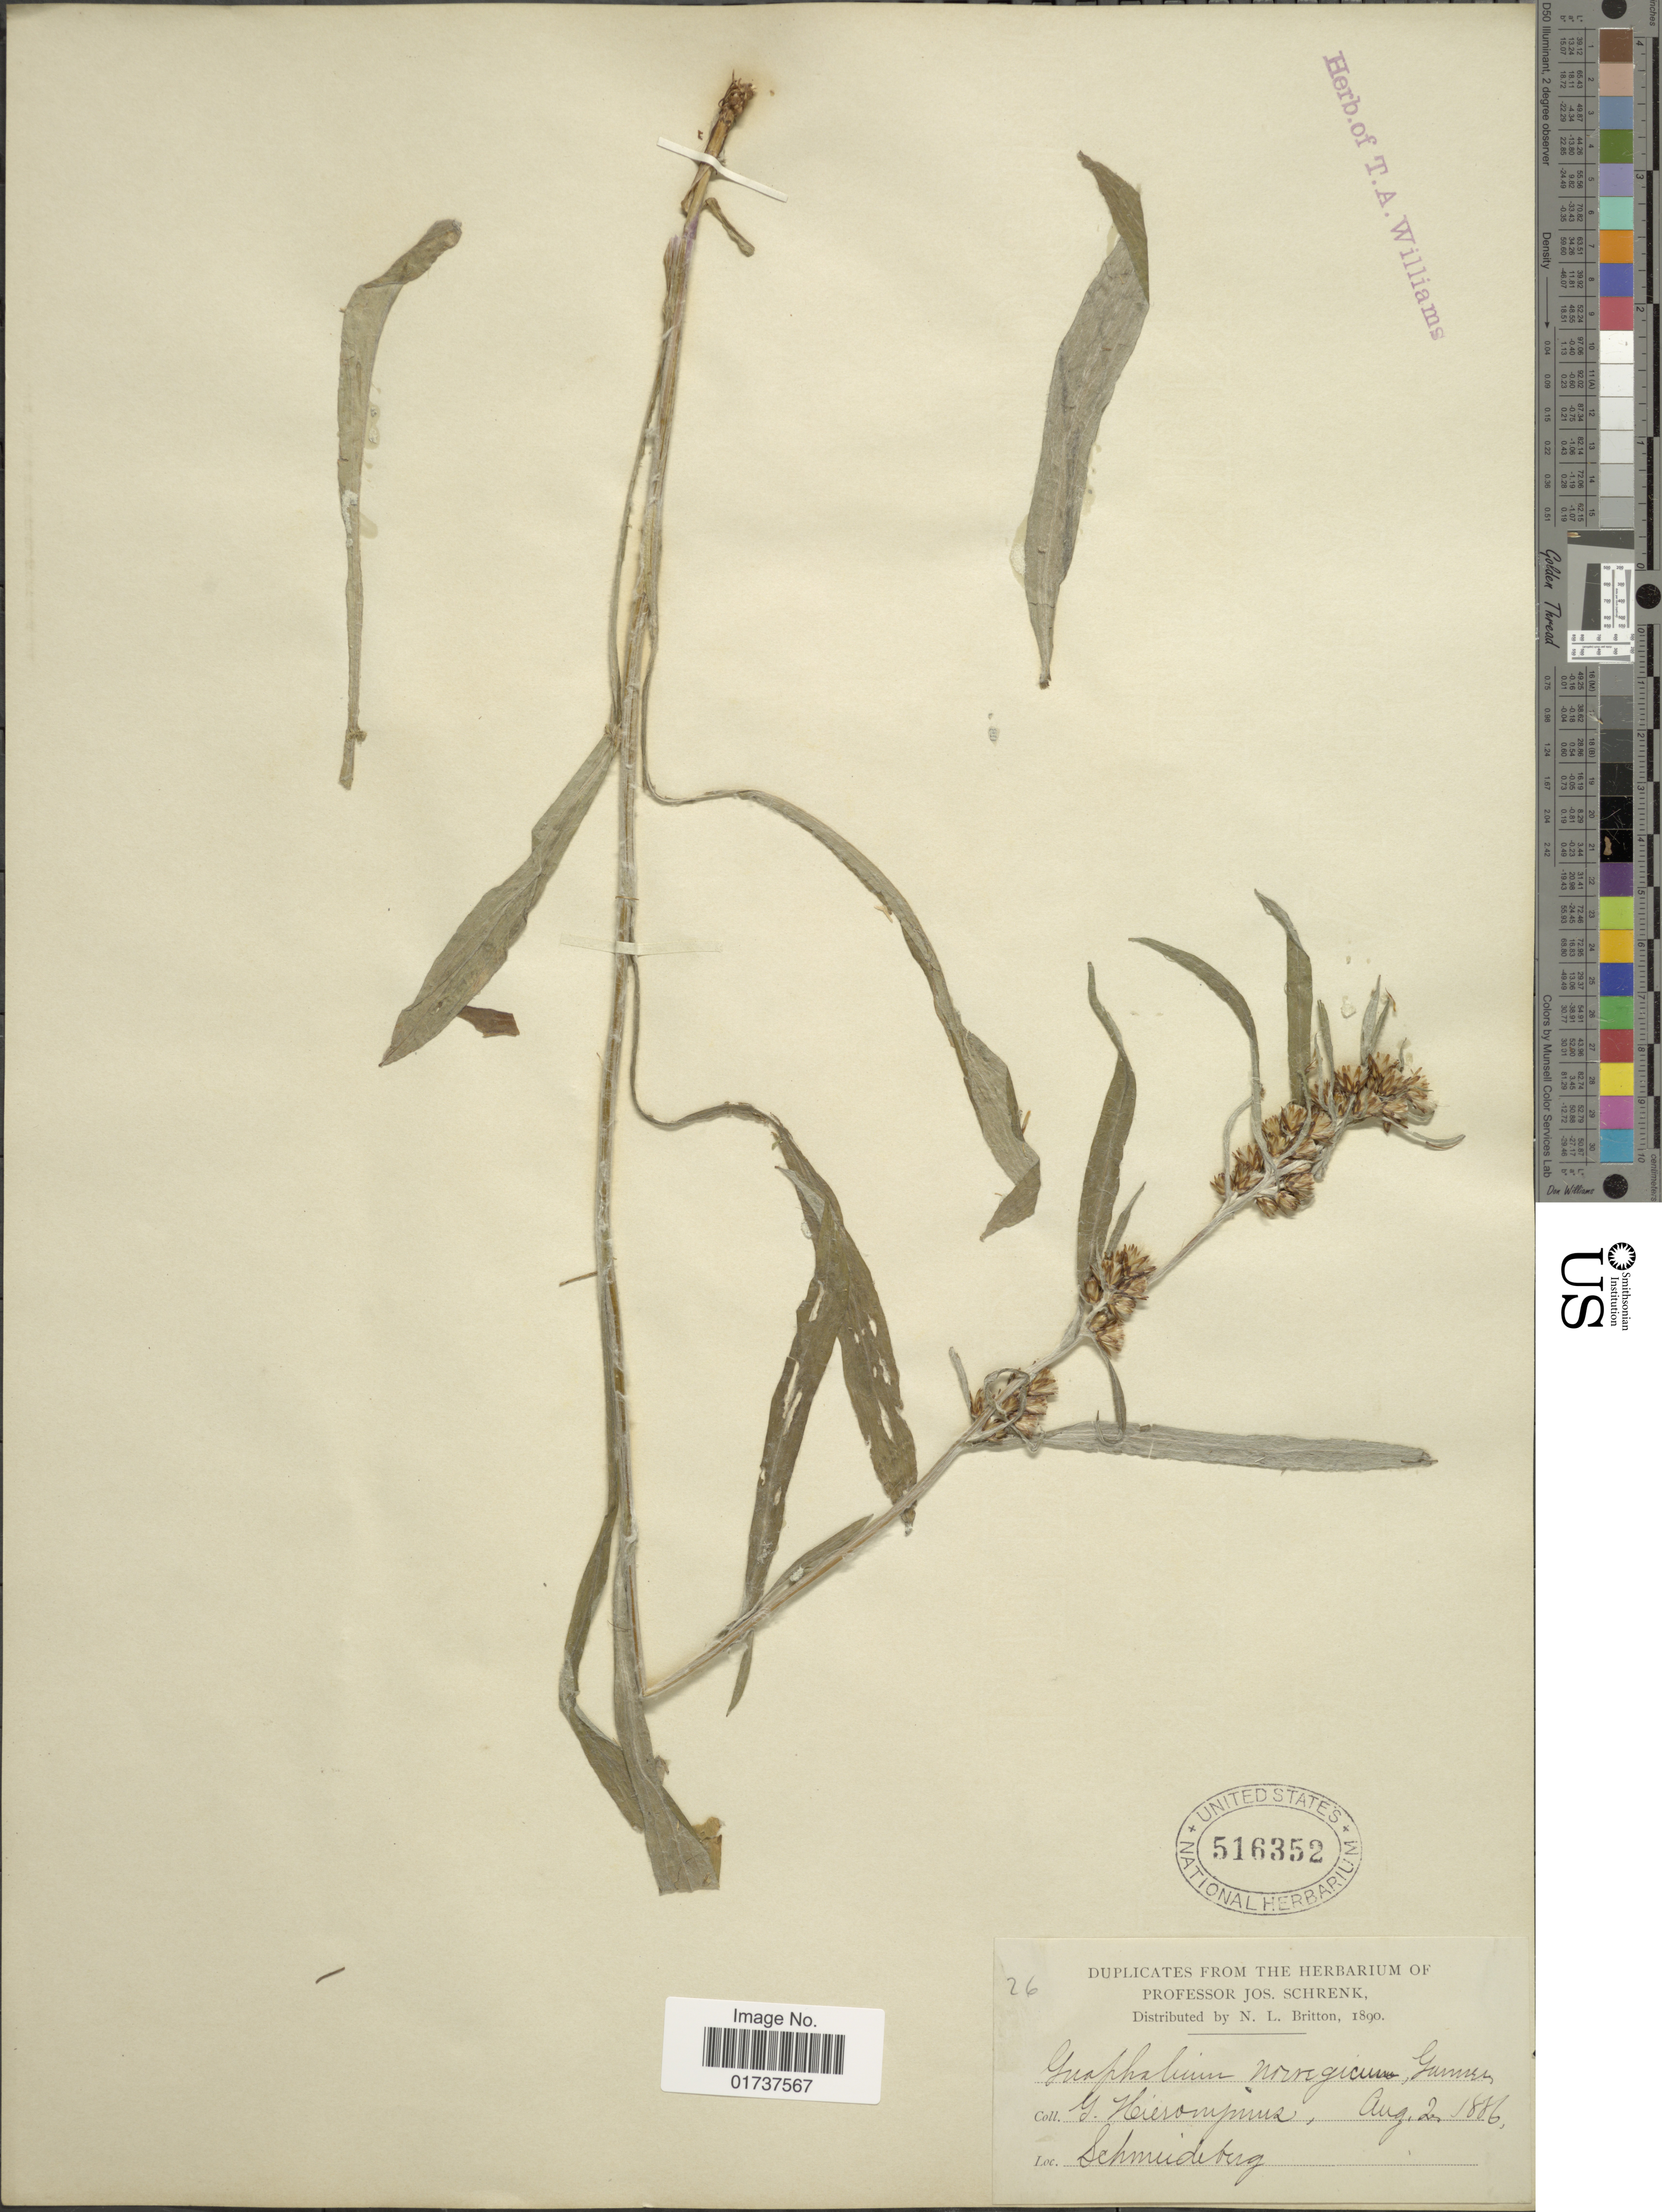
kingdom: Plantae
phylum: Tracheophyta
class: Magnoliopsida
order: Asterales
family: Asteraceae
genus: Gnaphalium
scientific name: Gnaphalium norvegicum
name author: Gunnerus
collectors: Y. Hieronymus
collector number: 26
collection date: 1886-08-02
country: Germany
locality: Schmudeberg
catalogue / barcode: US 516352